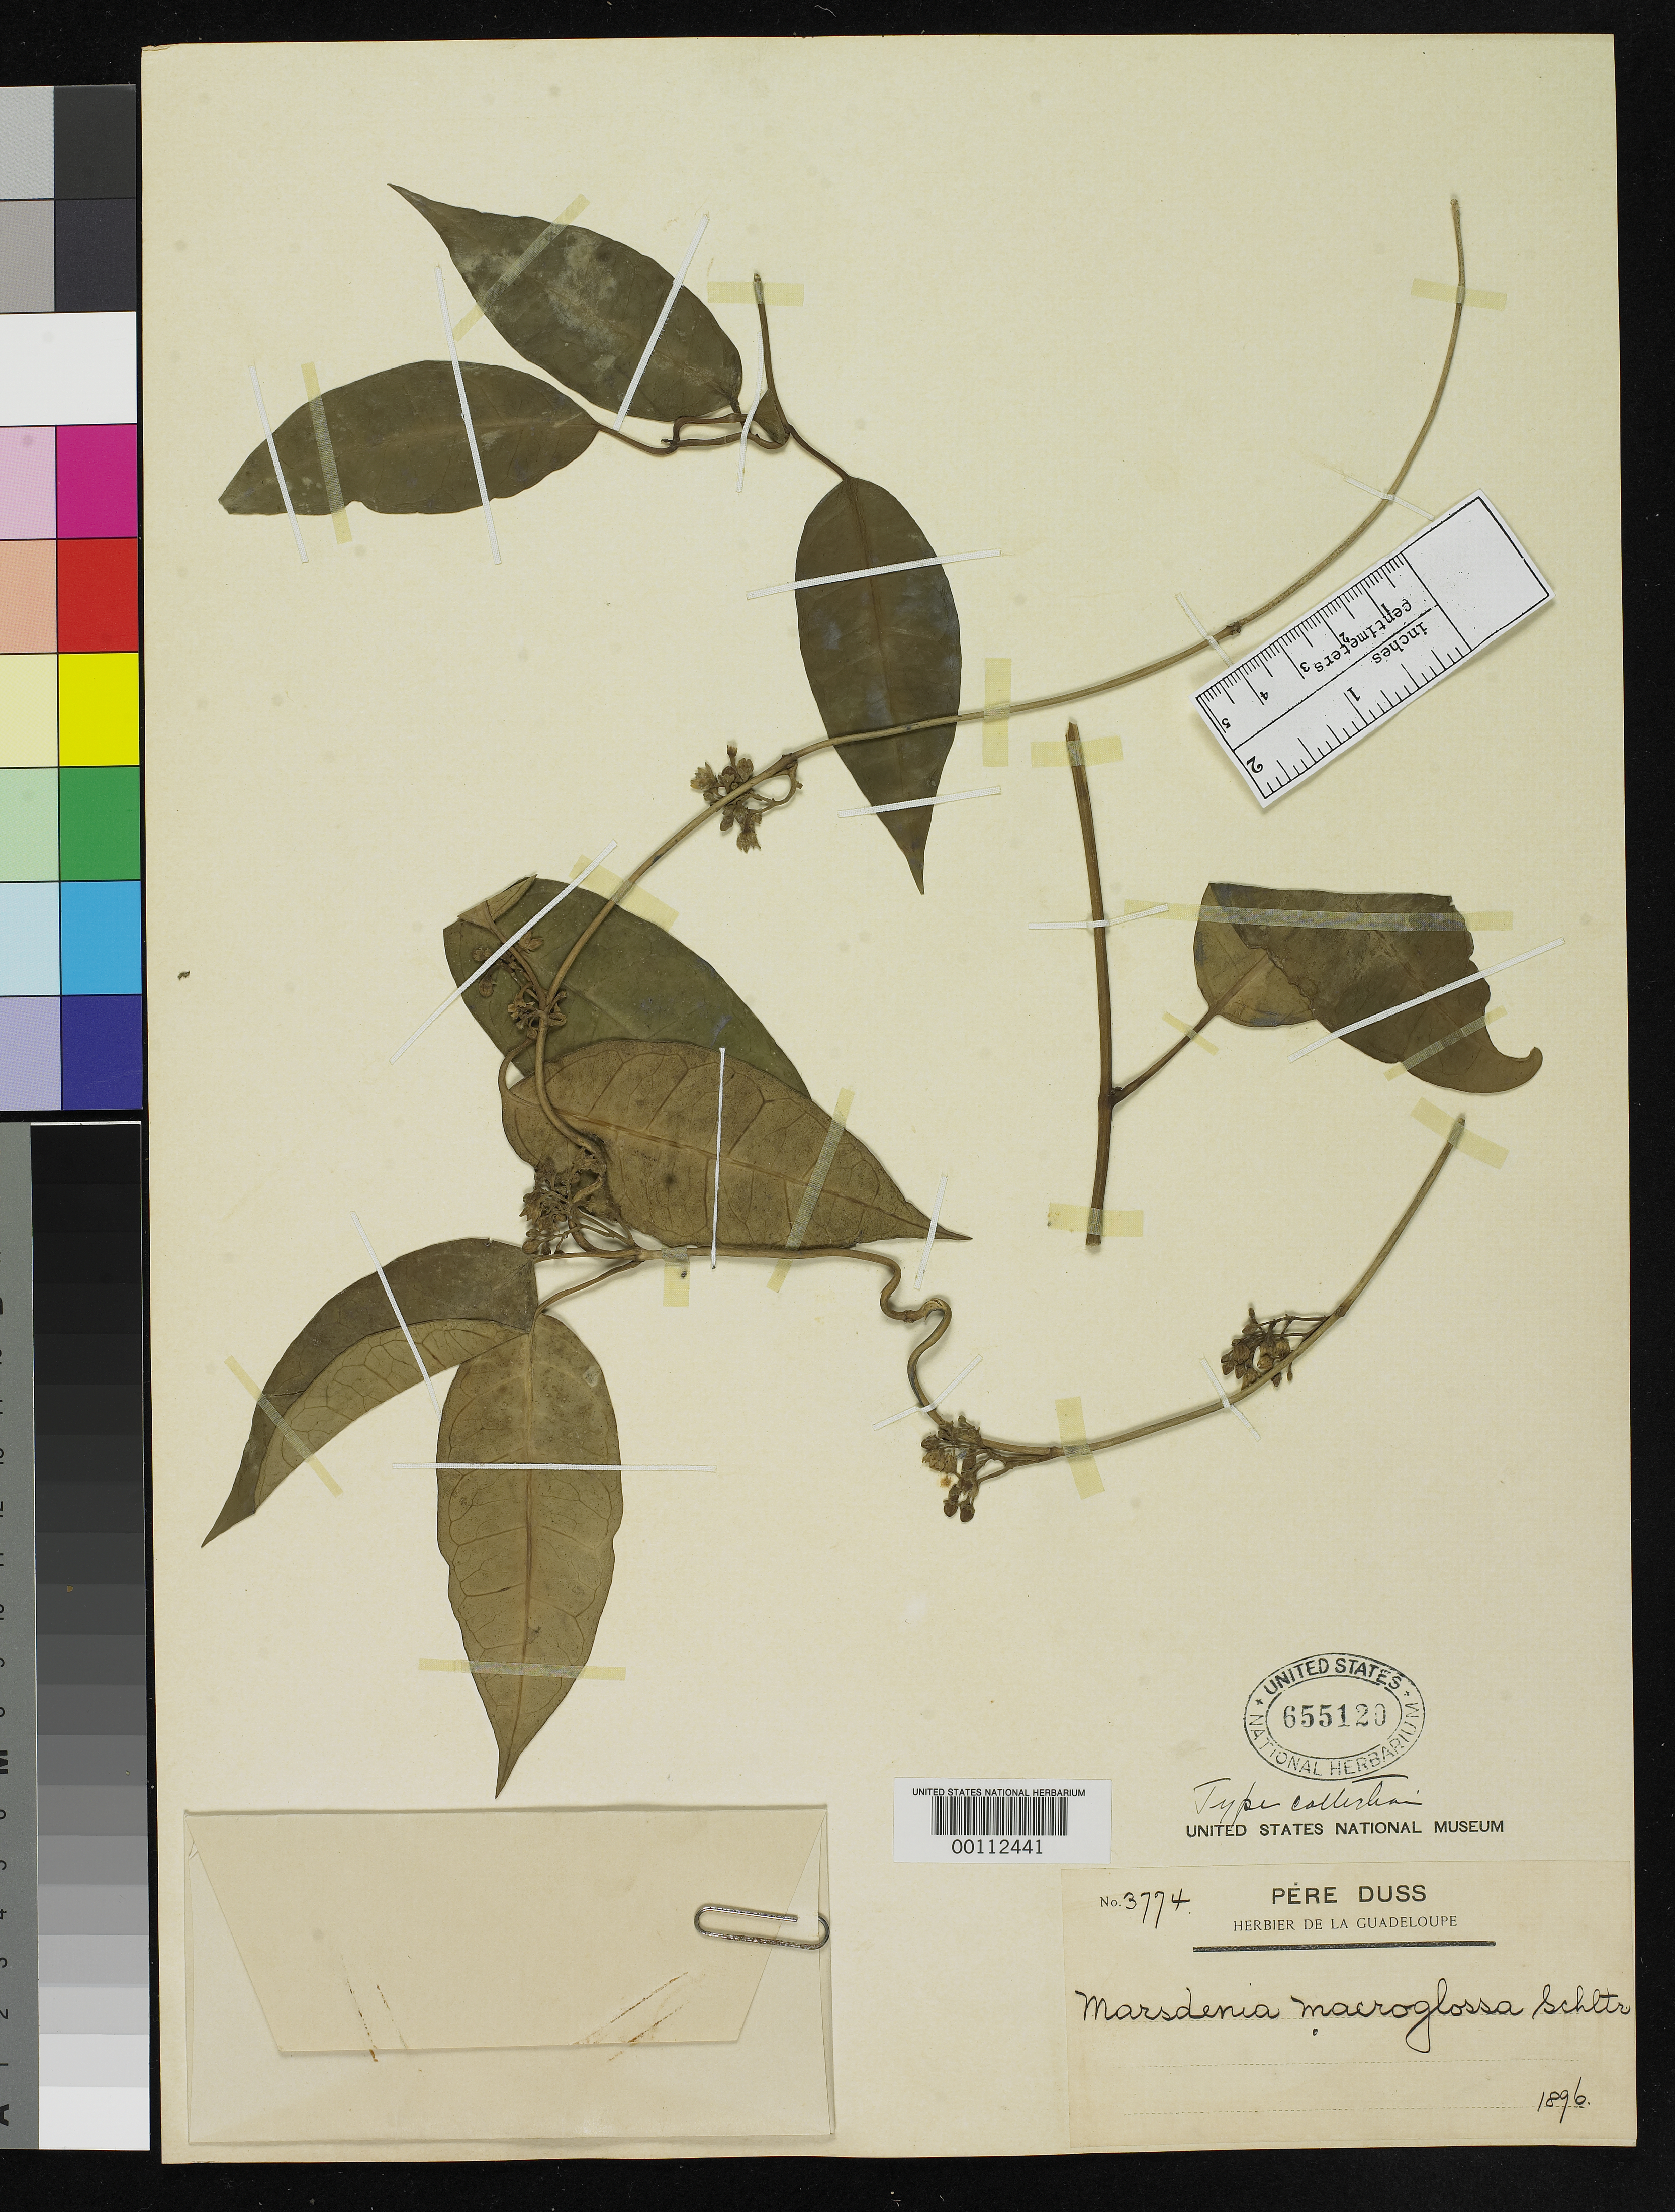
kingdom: Plantae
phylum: Tracheophyta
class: Magnoliopsida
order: Gentianales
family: Apocynaceae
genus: Marsdenia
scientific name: Marsdenia macroglossa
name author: Schltr.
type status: Type Collection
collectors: Père Duss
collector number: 3774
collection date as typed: Jul 1896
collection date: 1896-07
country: Guadeloupe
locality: Near Bains-jaunes.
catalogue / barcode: US 655120